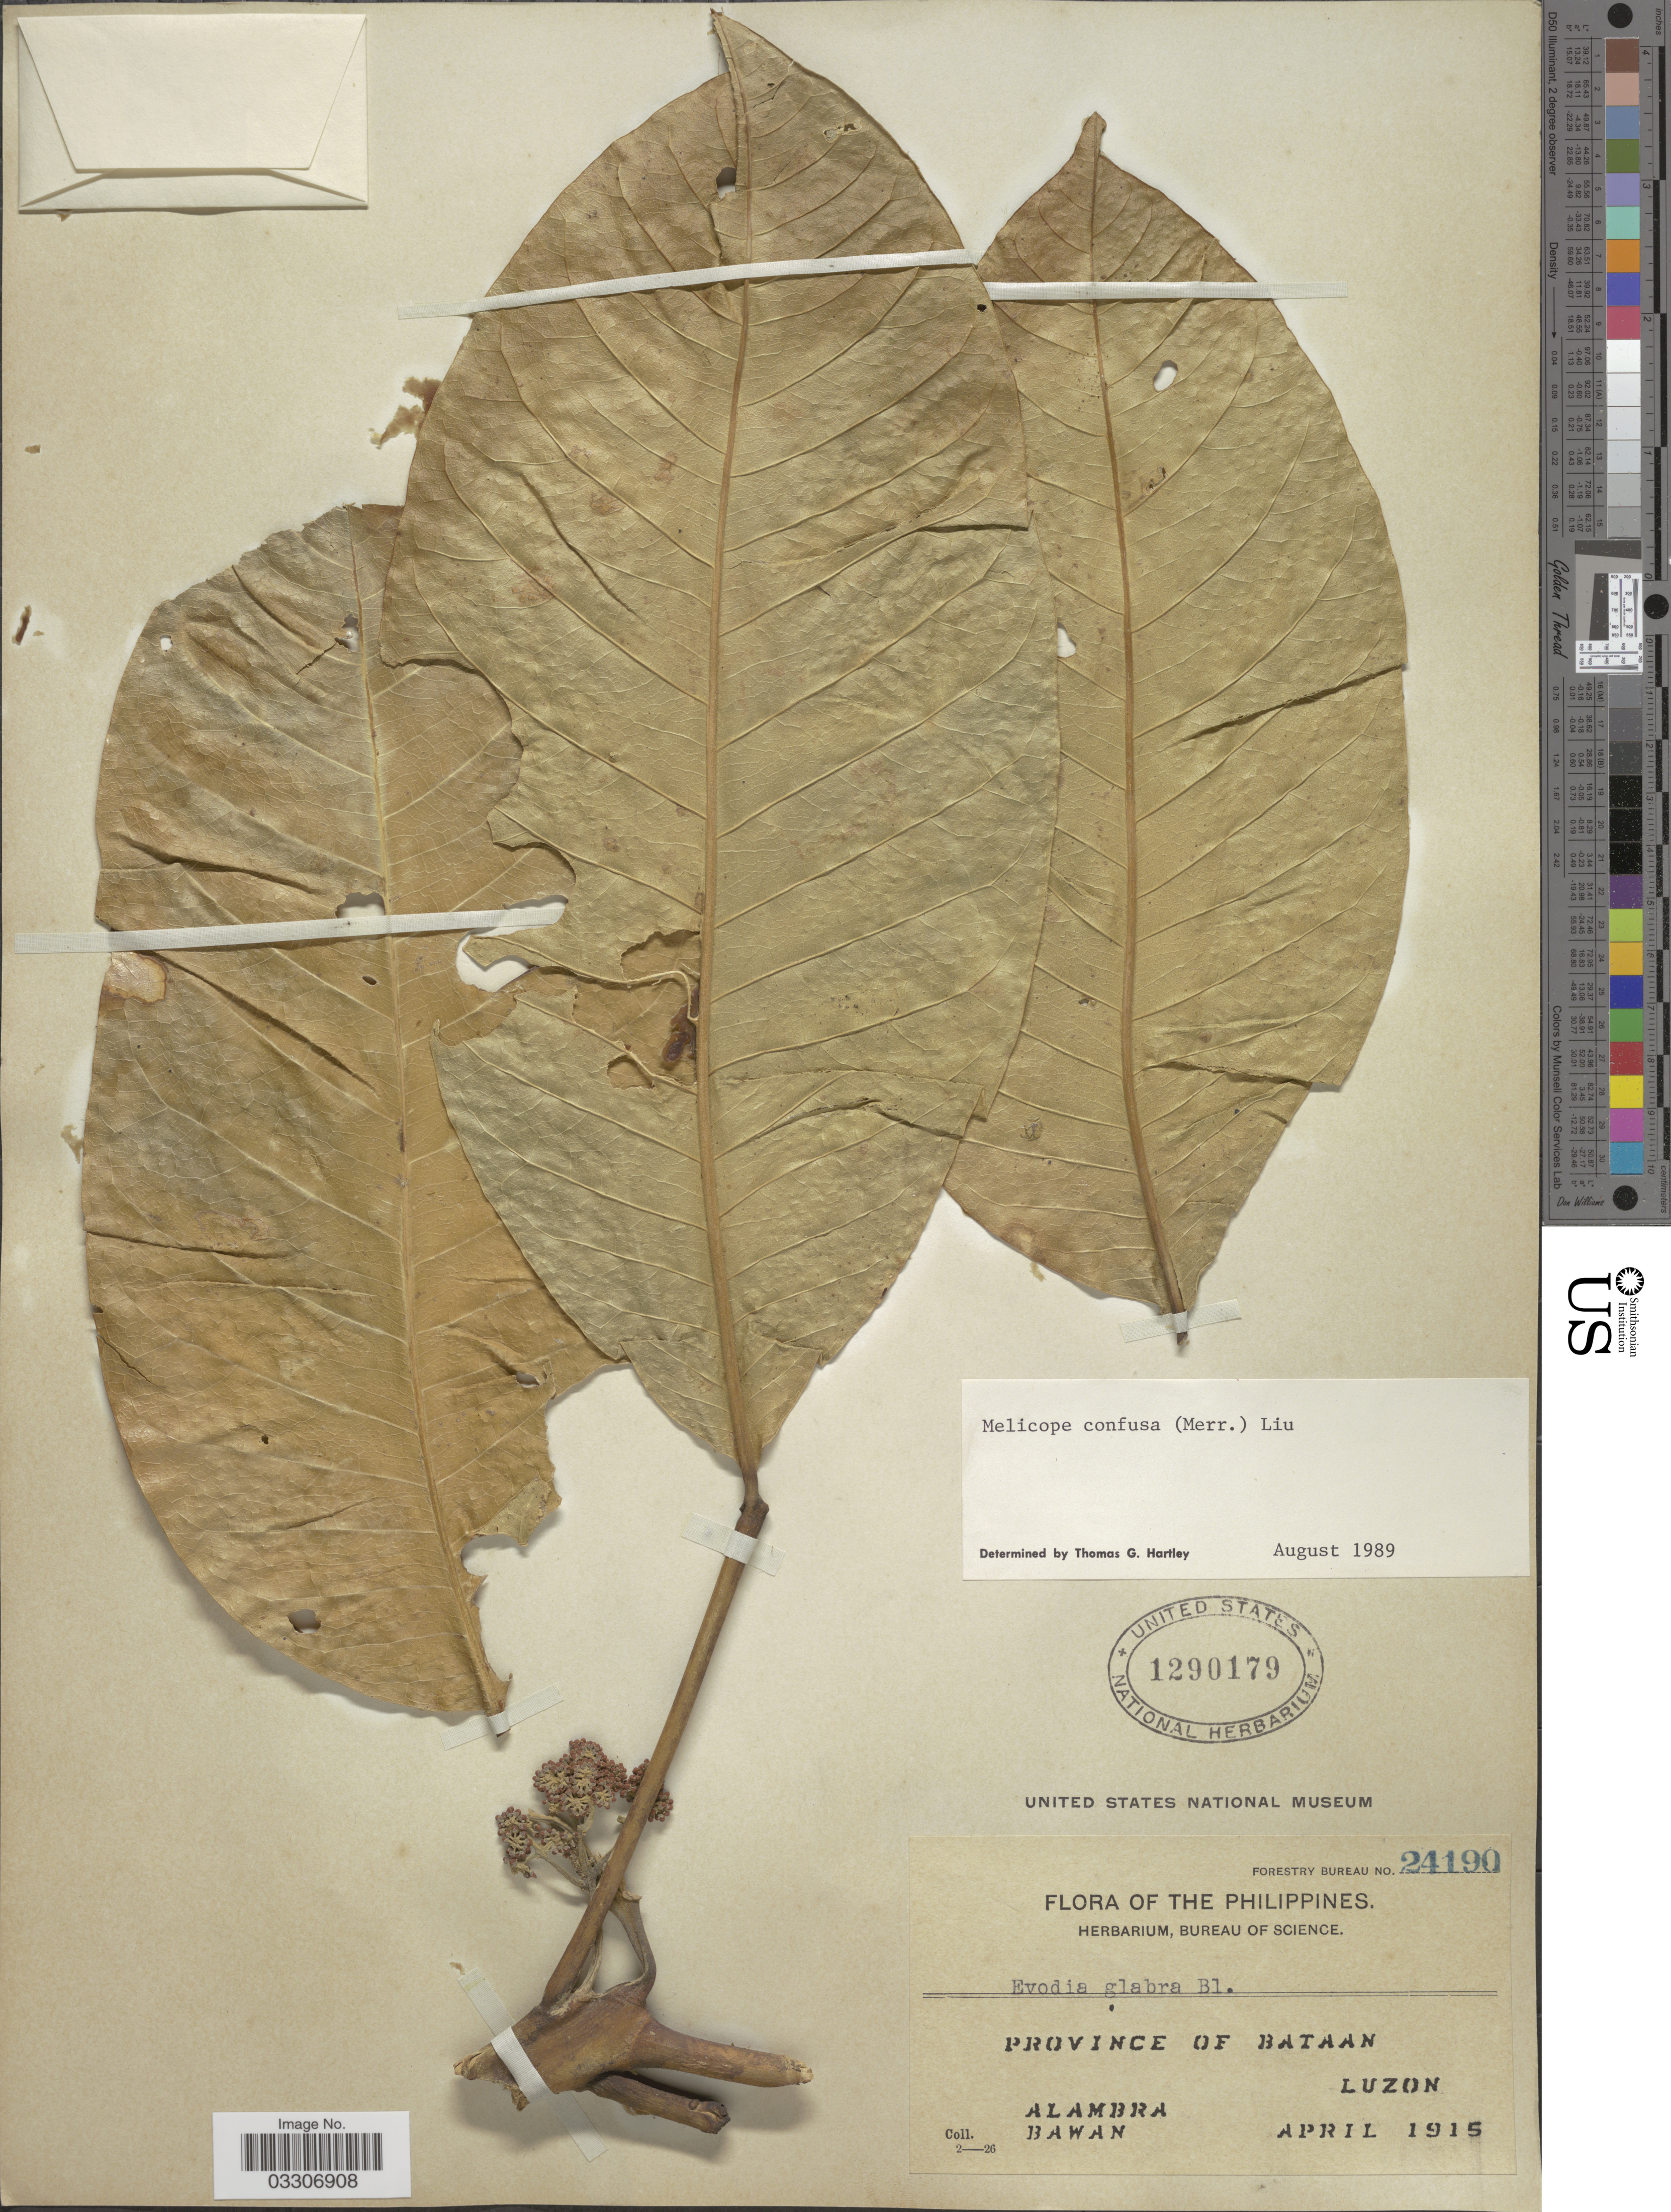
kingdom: Plantae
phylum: Tracheophyta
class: Magnoliopsida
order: Sapindales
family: Rutaceae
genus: Melicope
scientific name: Melicope confusa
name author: (Merr.) P.S. Liu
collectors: -. Alambra & Bawan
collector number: Forestry Bureau 24190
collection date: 1915-04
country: Philippines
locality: Province of Bataan, Luzon.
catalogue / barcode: US 1290179